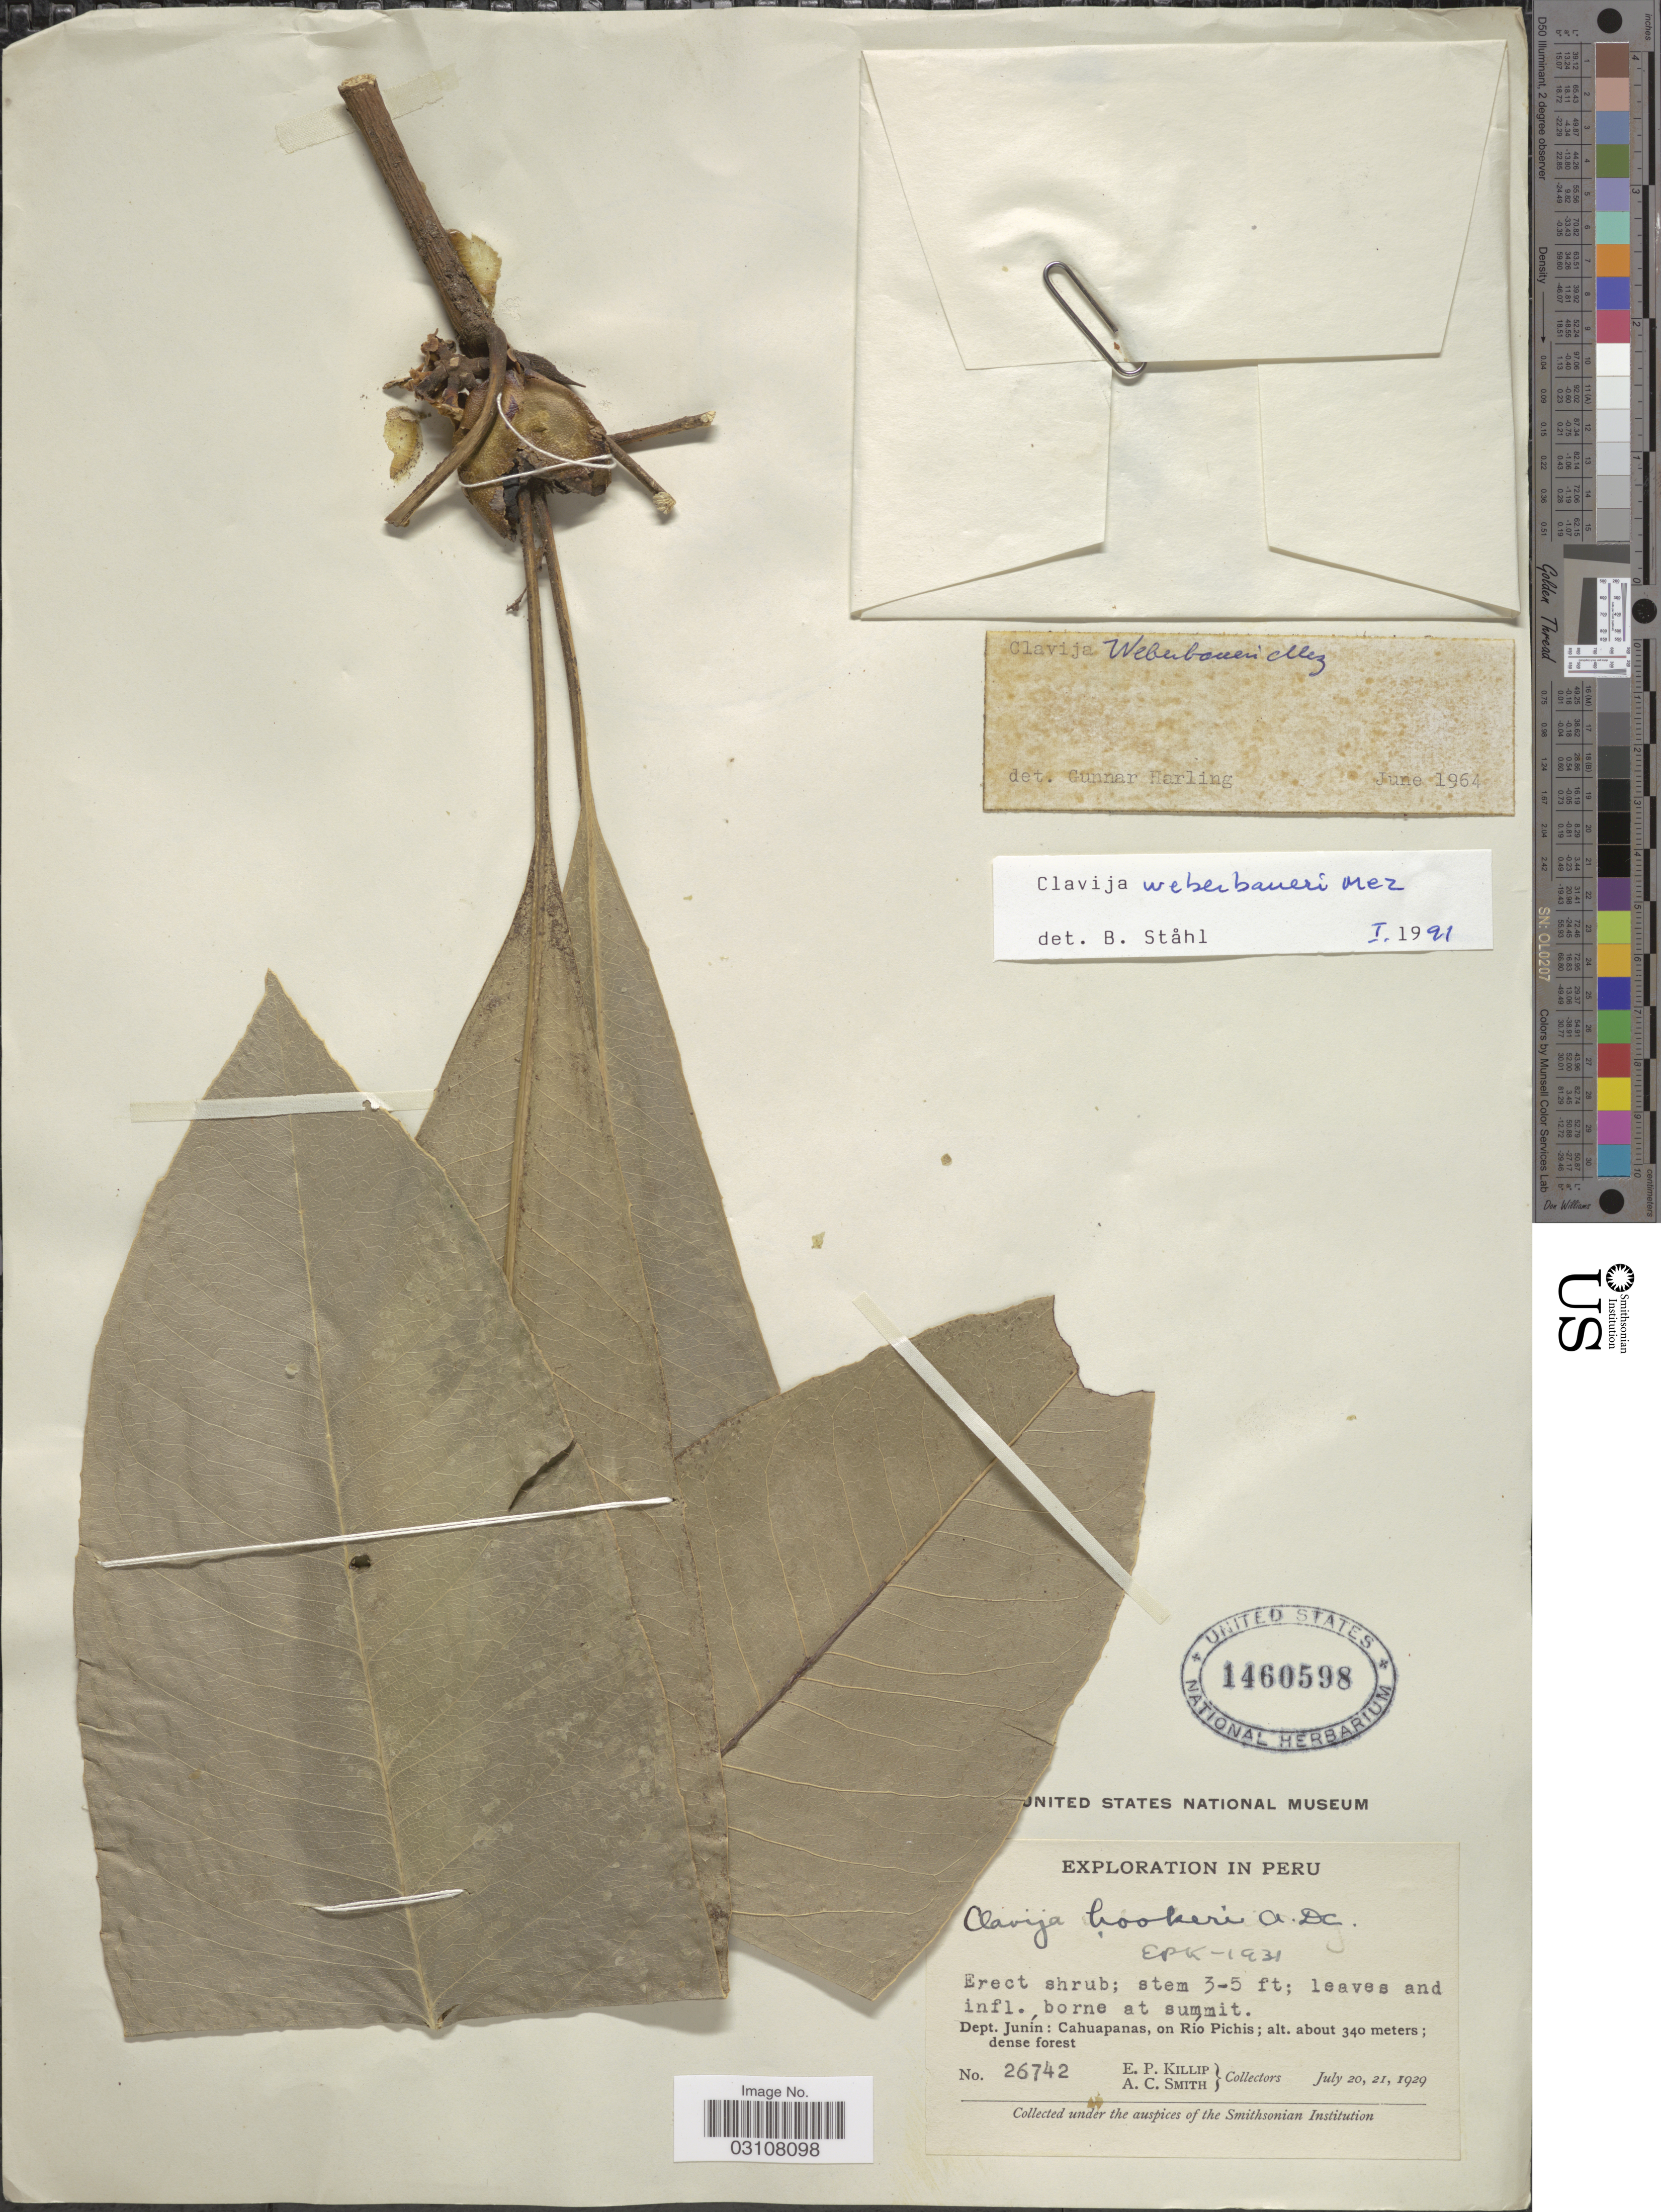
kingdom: Plantae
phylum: Tracheophyta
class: Magnoliopsida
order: Ericales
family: Primulaceae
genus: Clavija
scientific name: Clavija weberbaueri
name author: Mez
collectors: E. P. Killip & A. C. Smith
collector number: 26742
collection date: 1929-07-20/1929-07-21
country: Peru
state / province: Junín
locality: Dept. Junín: Cahuapanas, on Río Pichis.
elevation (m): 340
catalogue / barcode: US 1460598